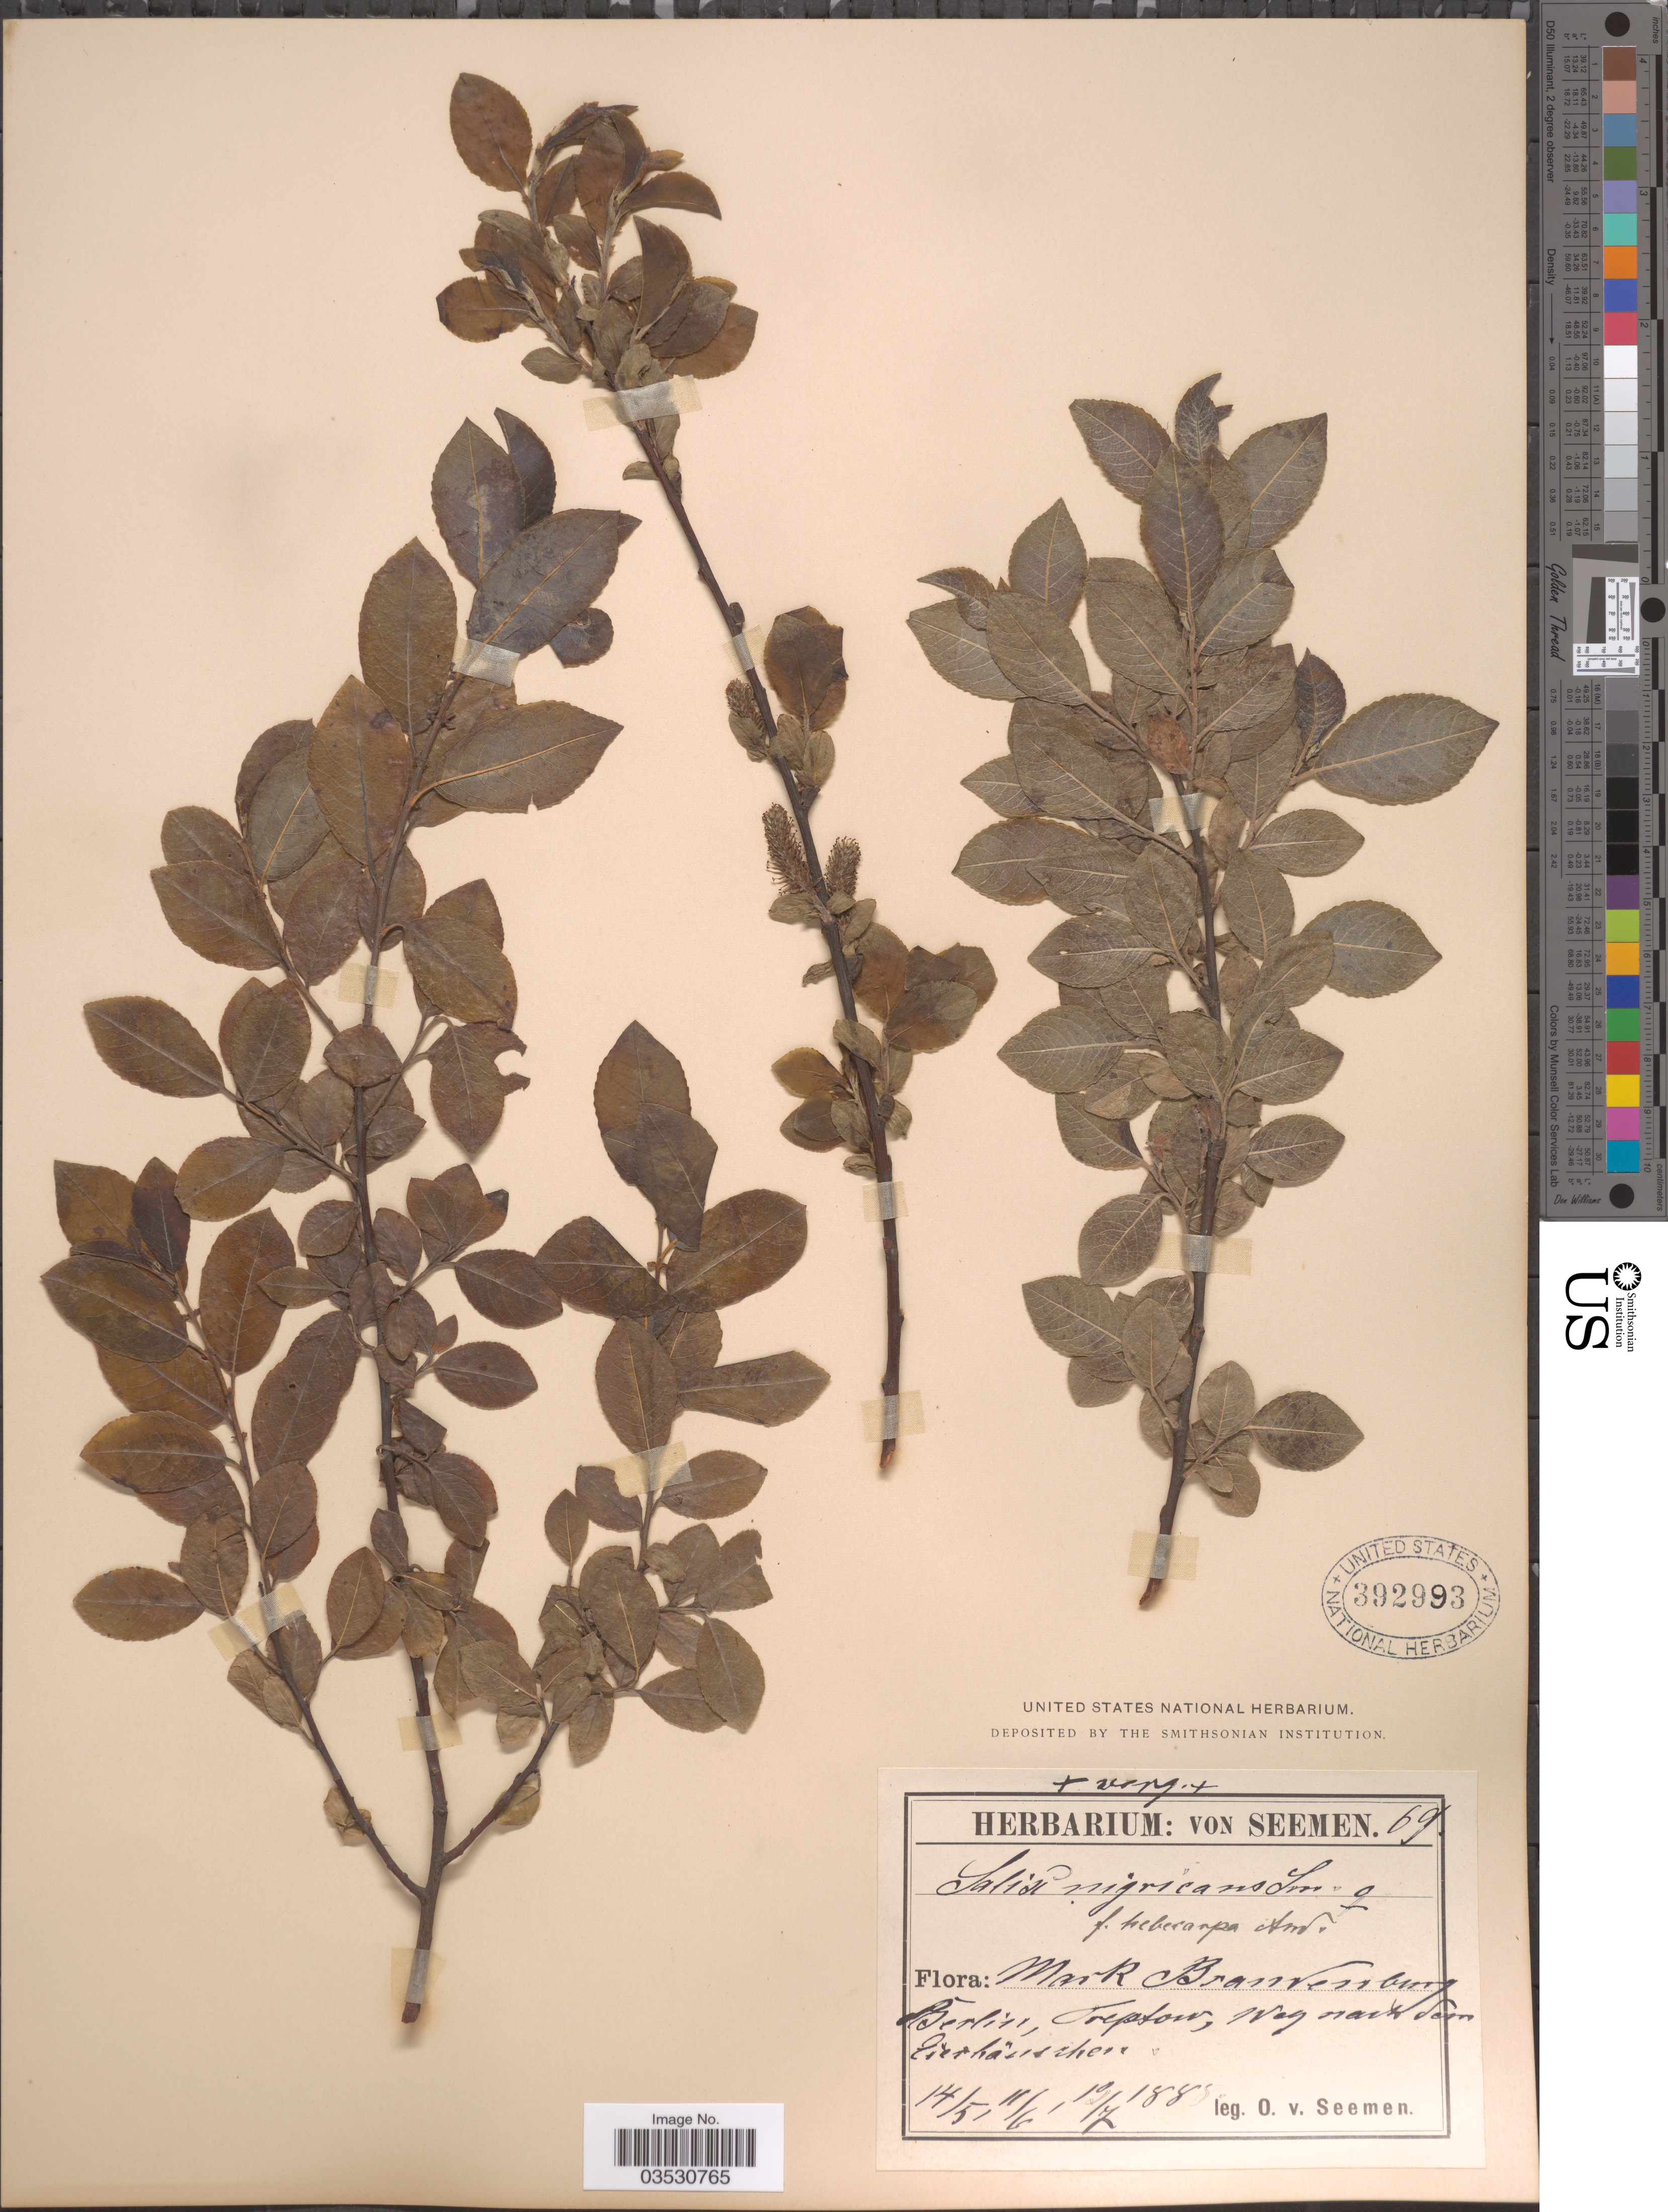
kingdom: Plantae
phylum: Tracheophyta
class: Magnoliopsida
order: Malpighiales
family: Salicaceae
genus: Salix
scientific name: Salix nigricans f. hebecarpa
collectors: K. O. von Seemen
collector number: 69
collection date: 1888-05-14/1888-07-19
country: Germany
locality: Mark Brandenburg, Berlin, Treptow, weg nach dem Eierhäuschen.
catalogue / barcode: US 392993